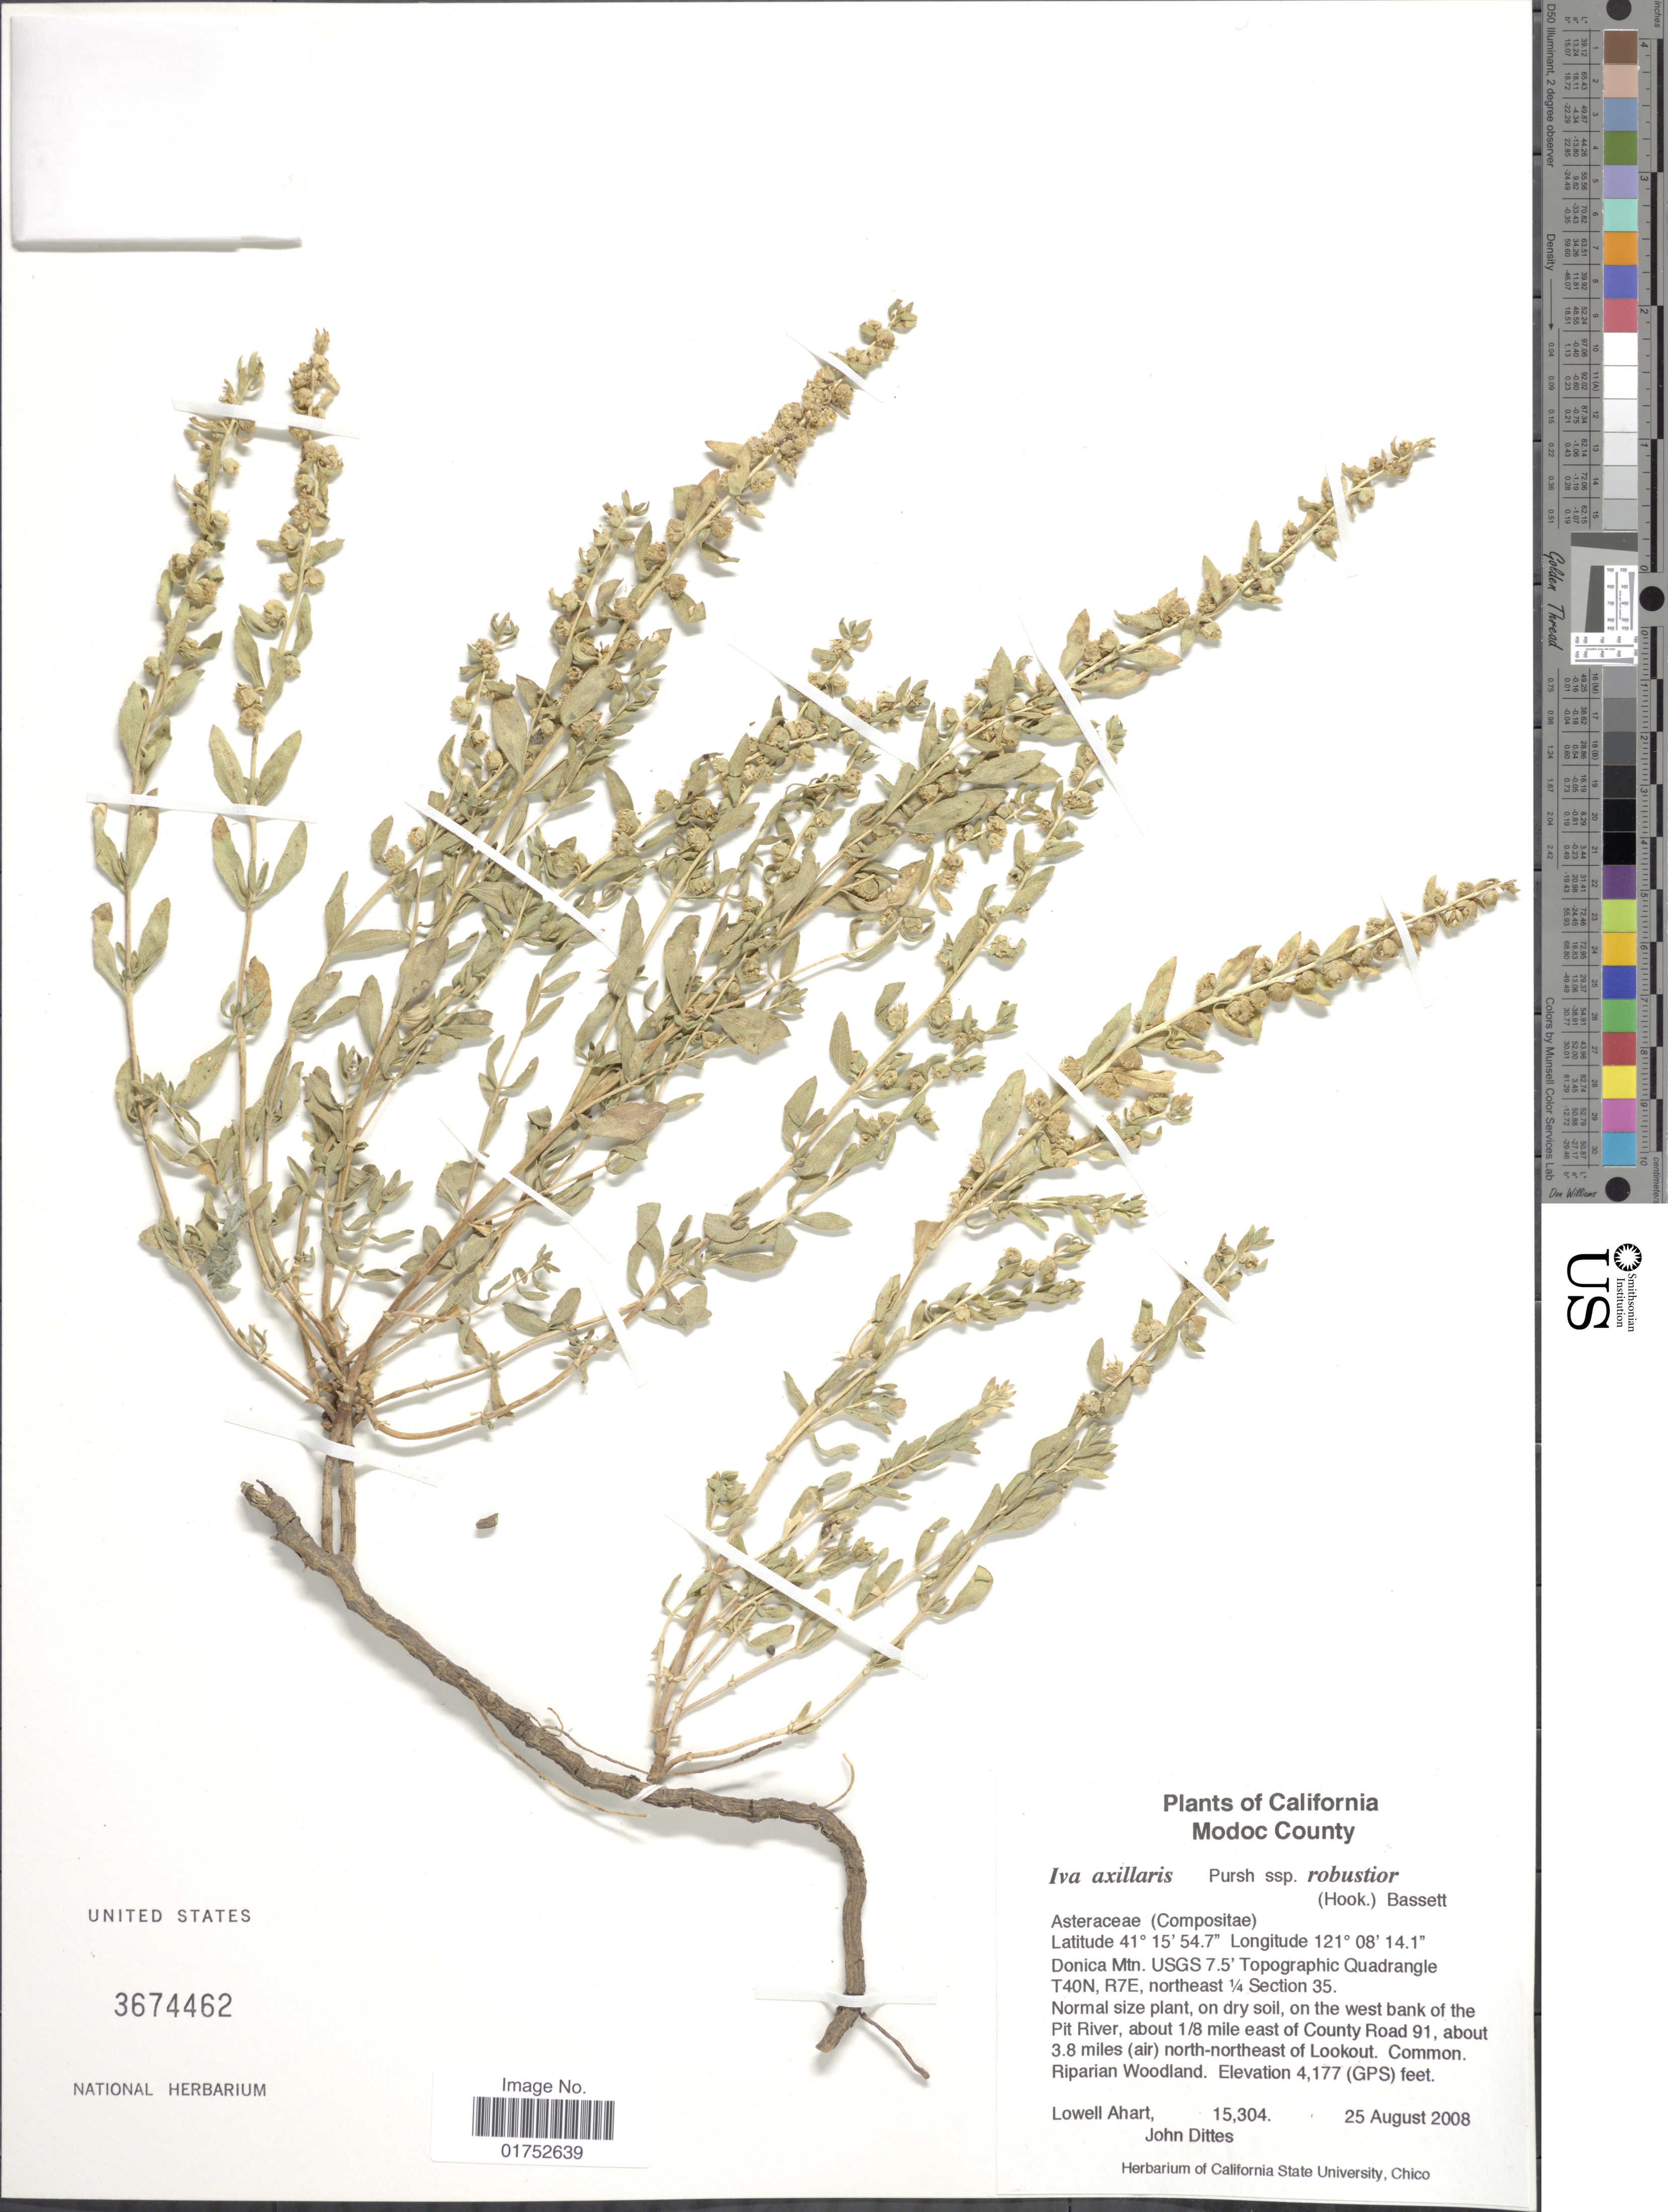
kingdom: Plantae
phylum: Tracheophyta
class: Magnoliopsida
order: Asterales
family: Asteraceae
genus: Iva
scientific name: Iva axillaris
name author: Pursh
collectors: L. Ahart & J. Dittes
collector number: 15304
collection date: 2008-08-25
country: United States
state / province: California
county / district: Modoc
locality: Modoc County, Donica Mtn, USGS 7.5' Topographic Quadrangle T40N, R7E, northeast 1/4 Section 35, on the west bank of the Pit River, about 1/8 mile east of County Road 91, about 3.8 miles (air) north-northeast of Lookout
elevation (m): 1273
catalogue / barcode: US 3674462